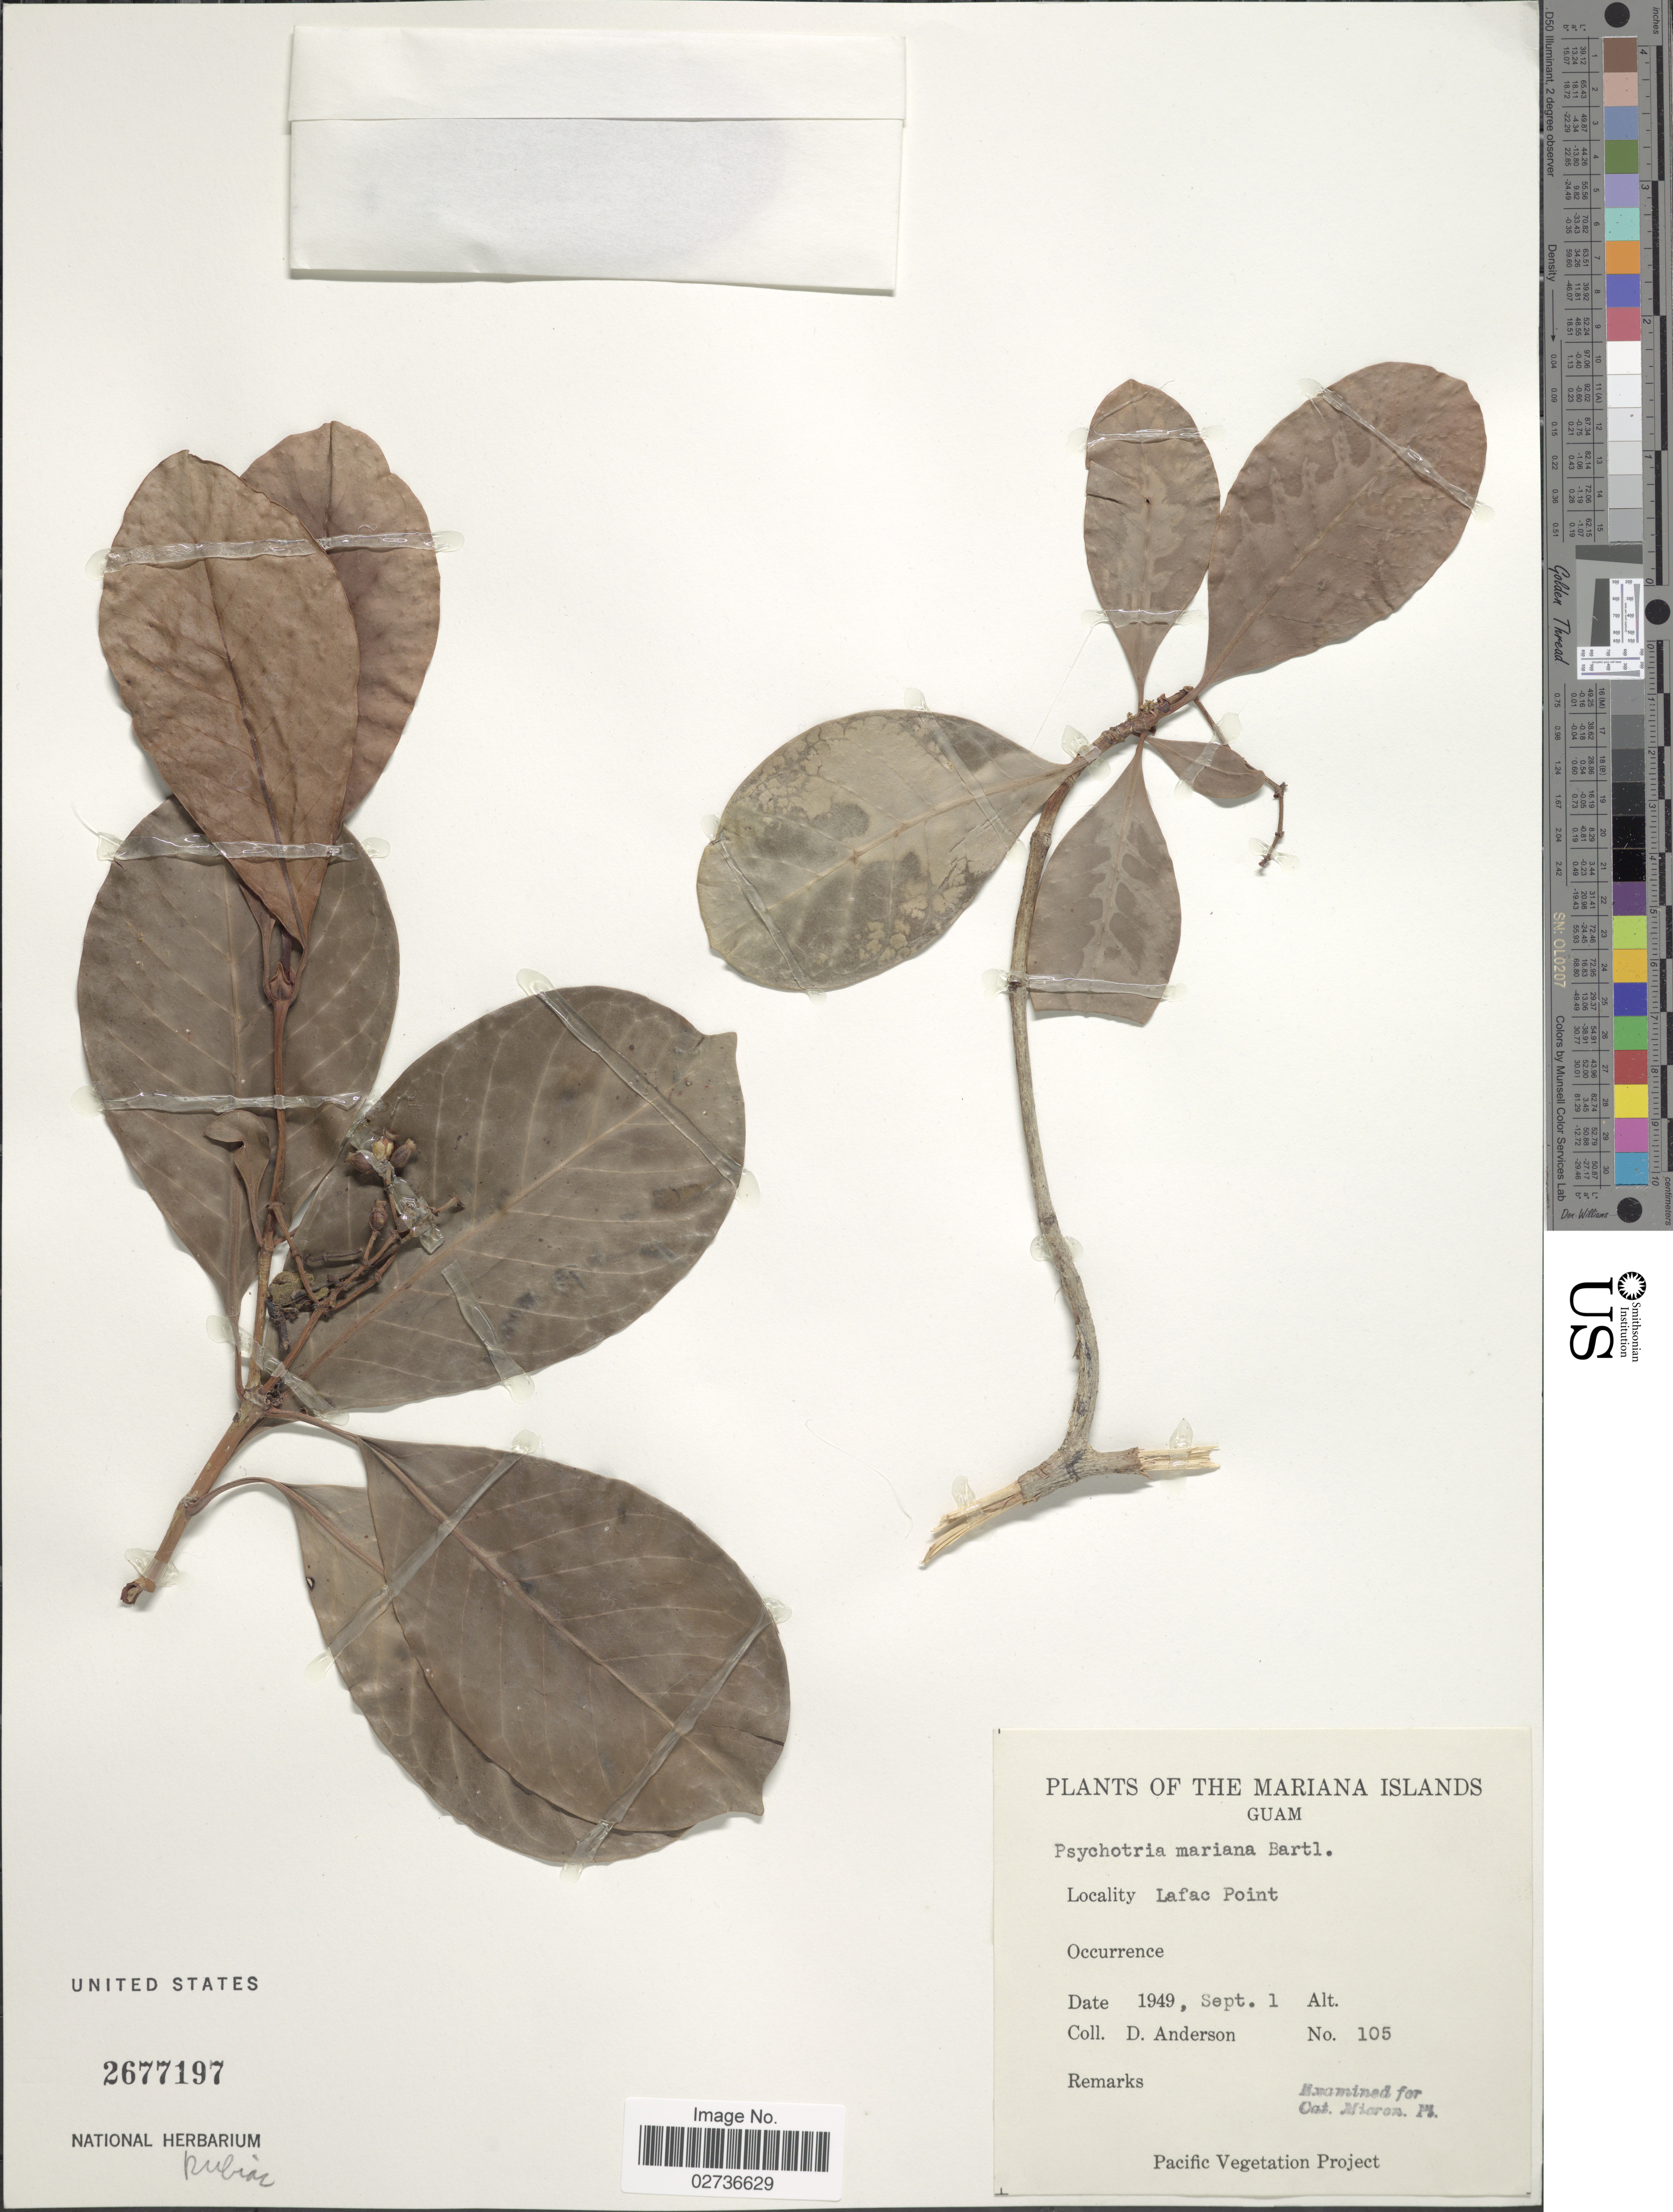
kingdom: Plantae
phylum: Tracheophyta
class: Magnoliopsida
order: Gentianales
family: Rubiaceae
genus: Psychotria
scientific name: Psychotria mariana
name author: Bartl. ex DC.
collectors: D. Anderson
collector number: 105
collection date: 1949-09-01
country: Guam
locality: The Mariana Islands, Guam, Lafac Point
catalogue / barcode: US 2677197